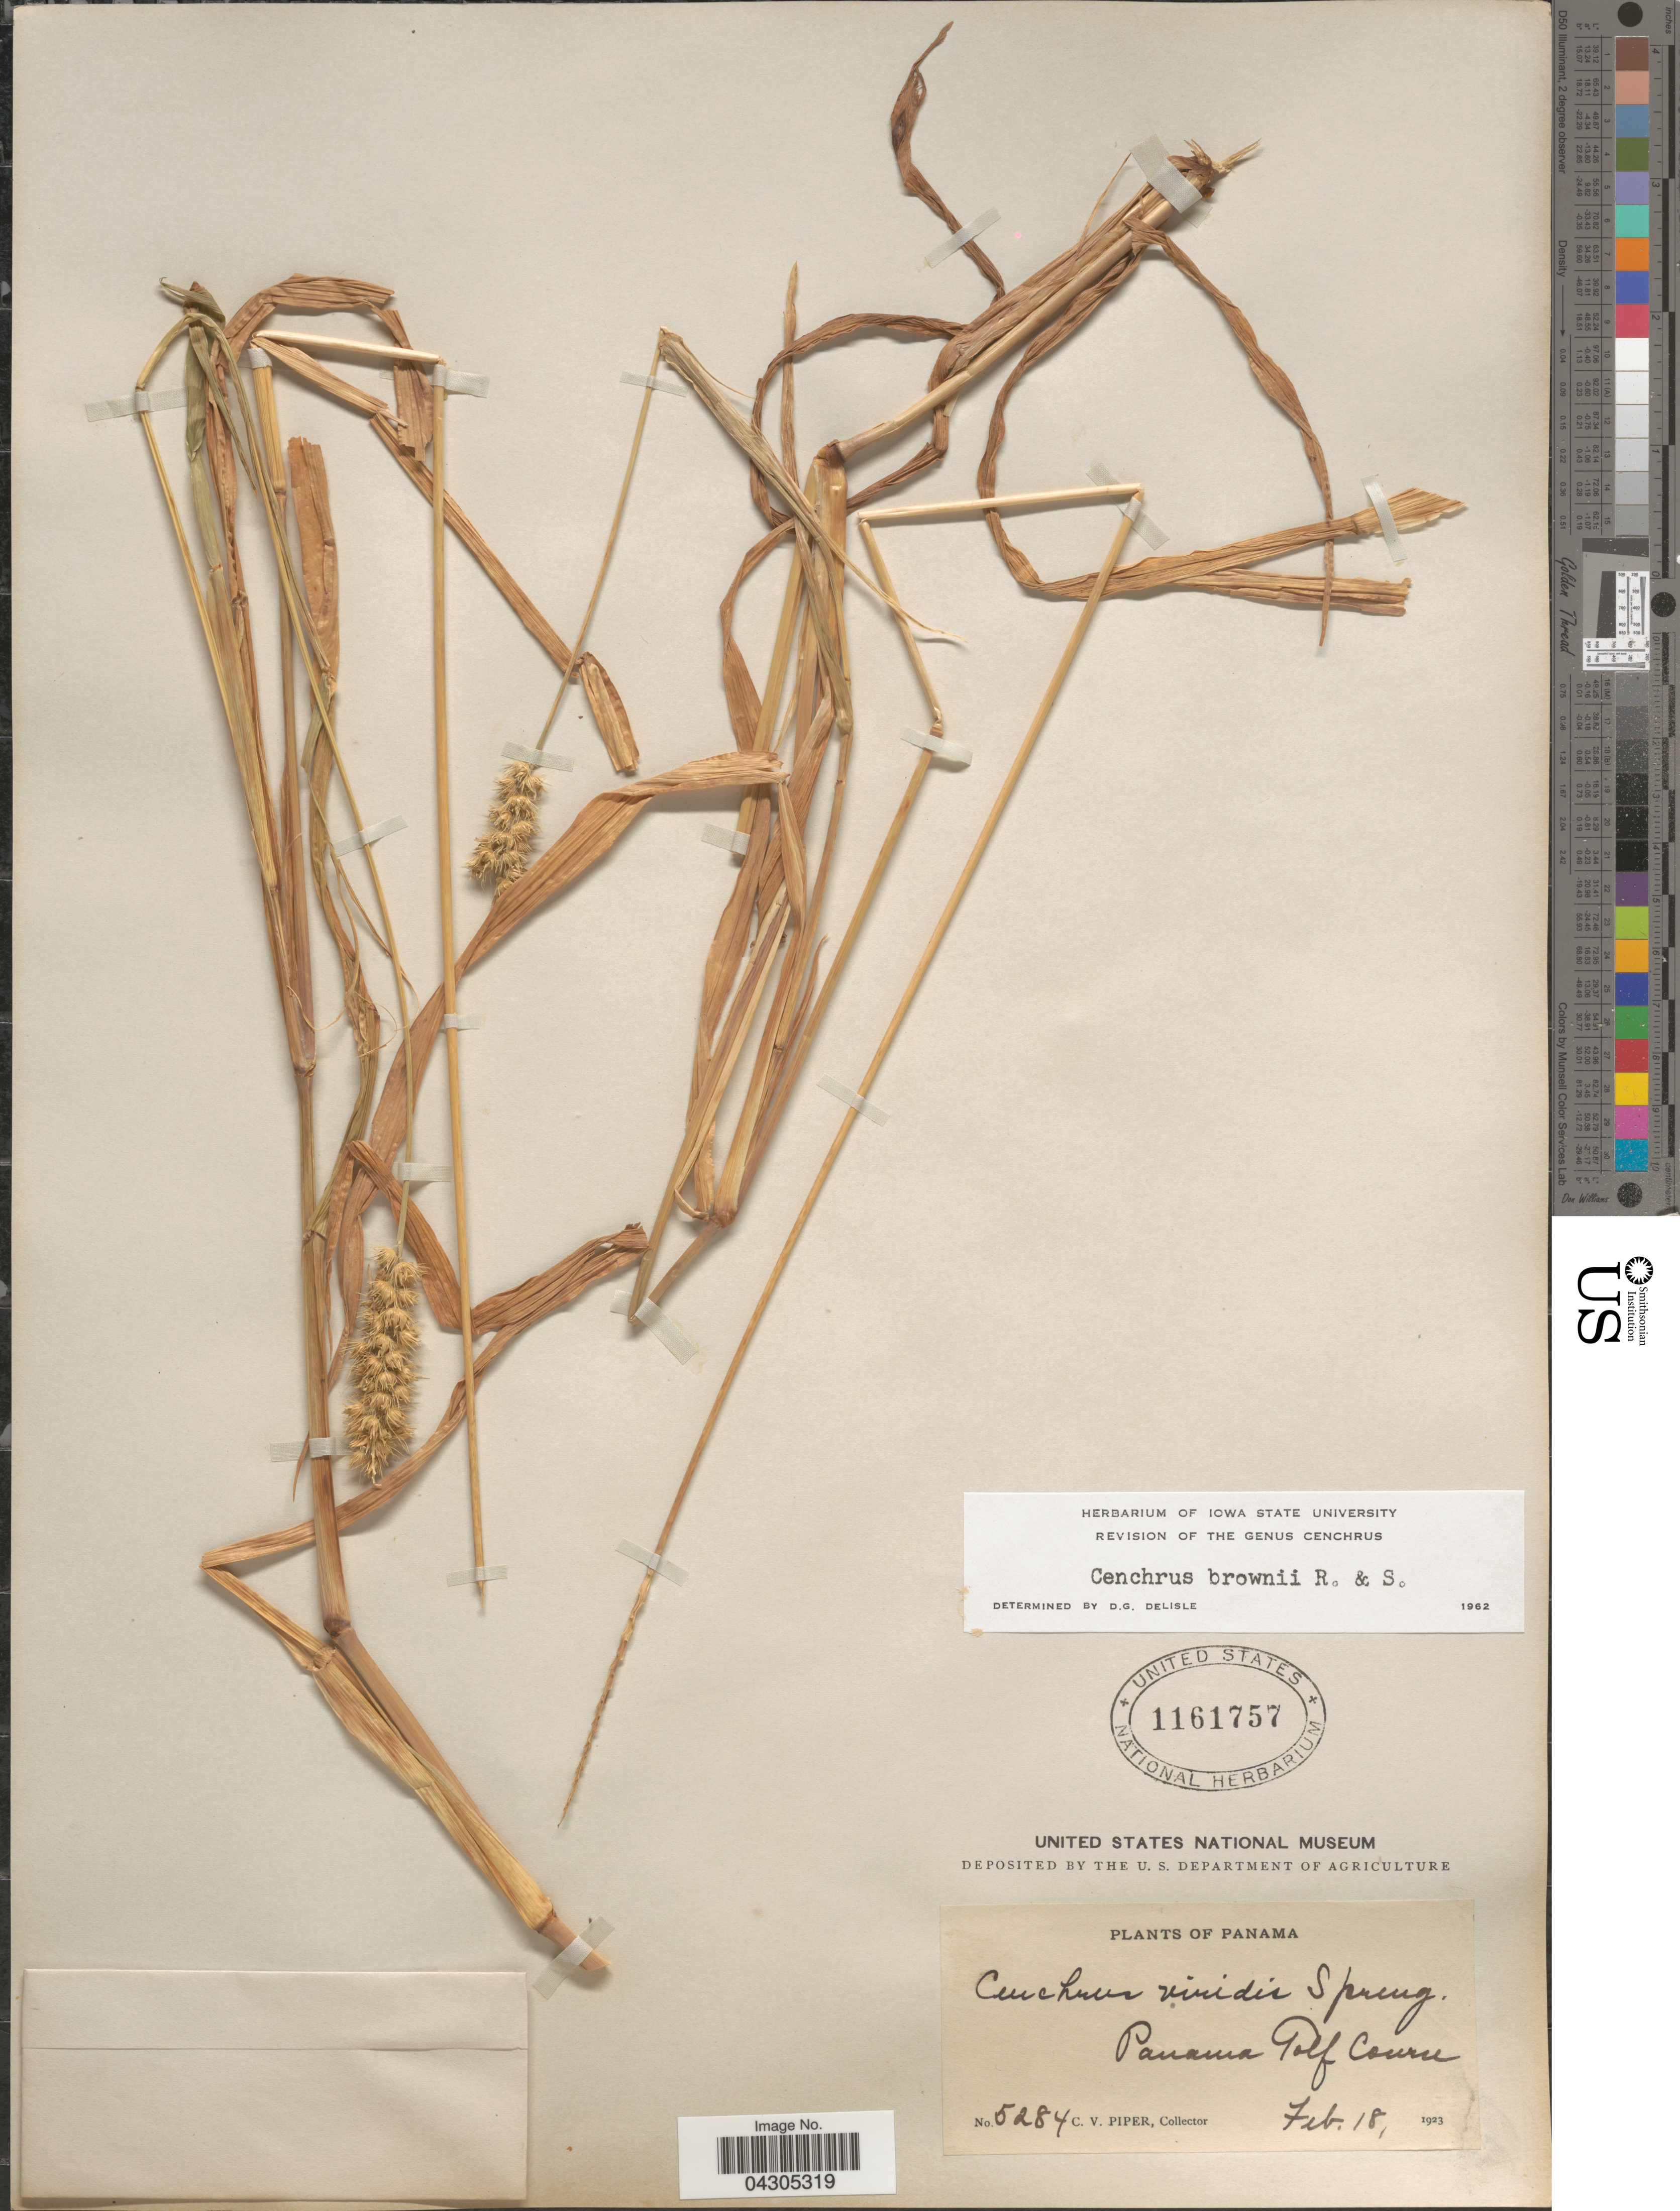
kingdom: Plantae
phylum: Tracheophyta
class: Liliopsida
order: Poales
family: Poaceae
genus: Cenchrus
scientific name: Cenchrus brownii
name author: Roem. & Schult.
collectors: C. V. Piper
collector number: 5284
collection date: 1923-02-18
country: Panama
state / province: Panamá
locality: Panama Golf Course.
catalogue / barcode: US 1161757